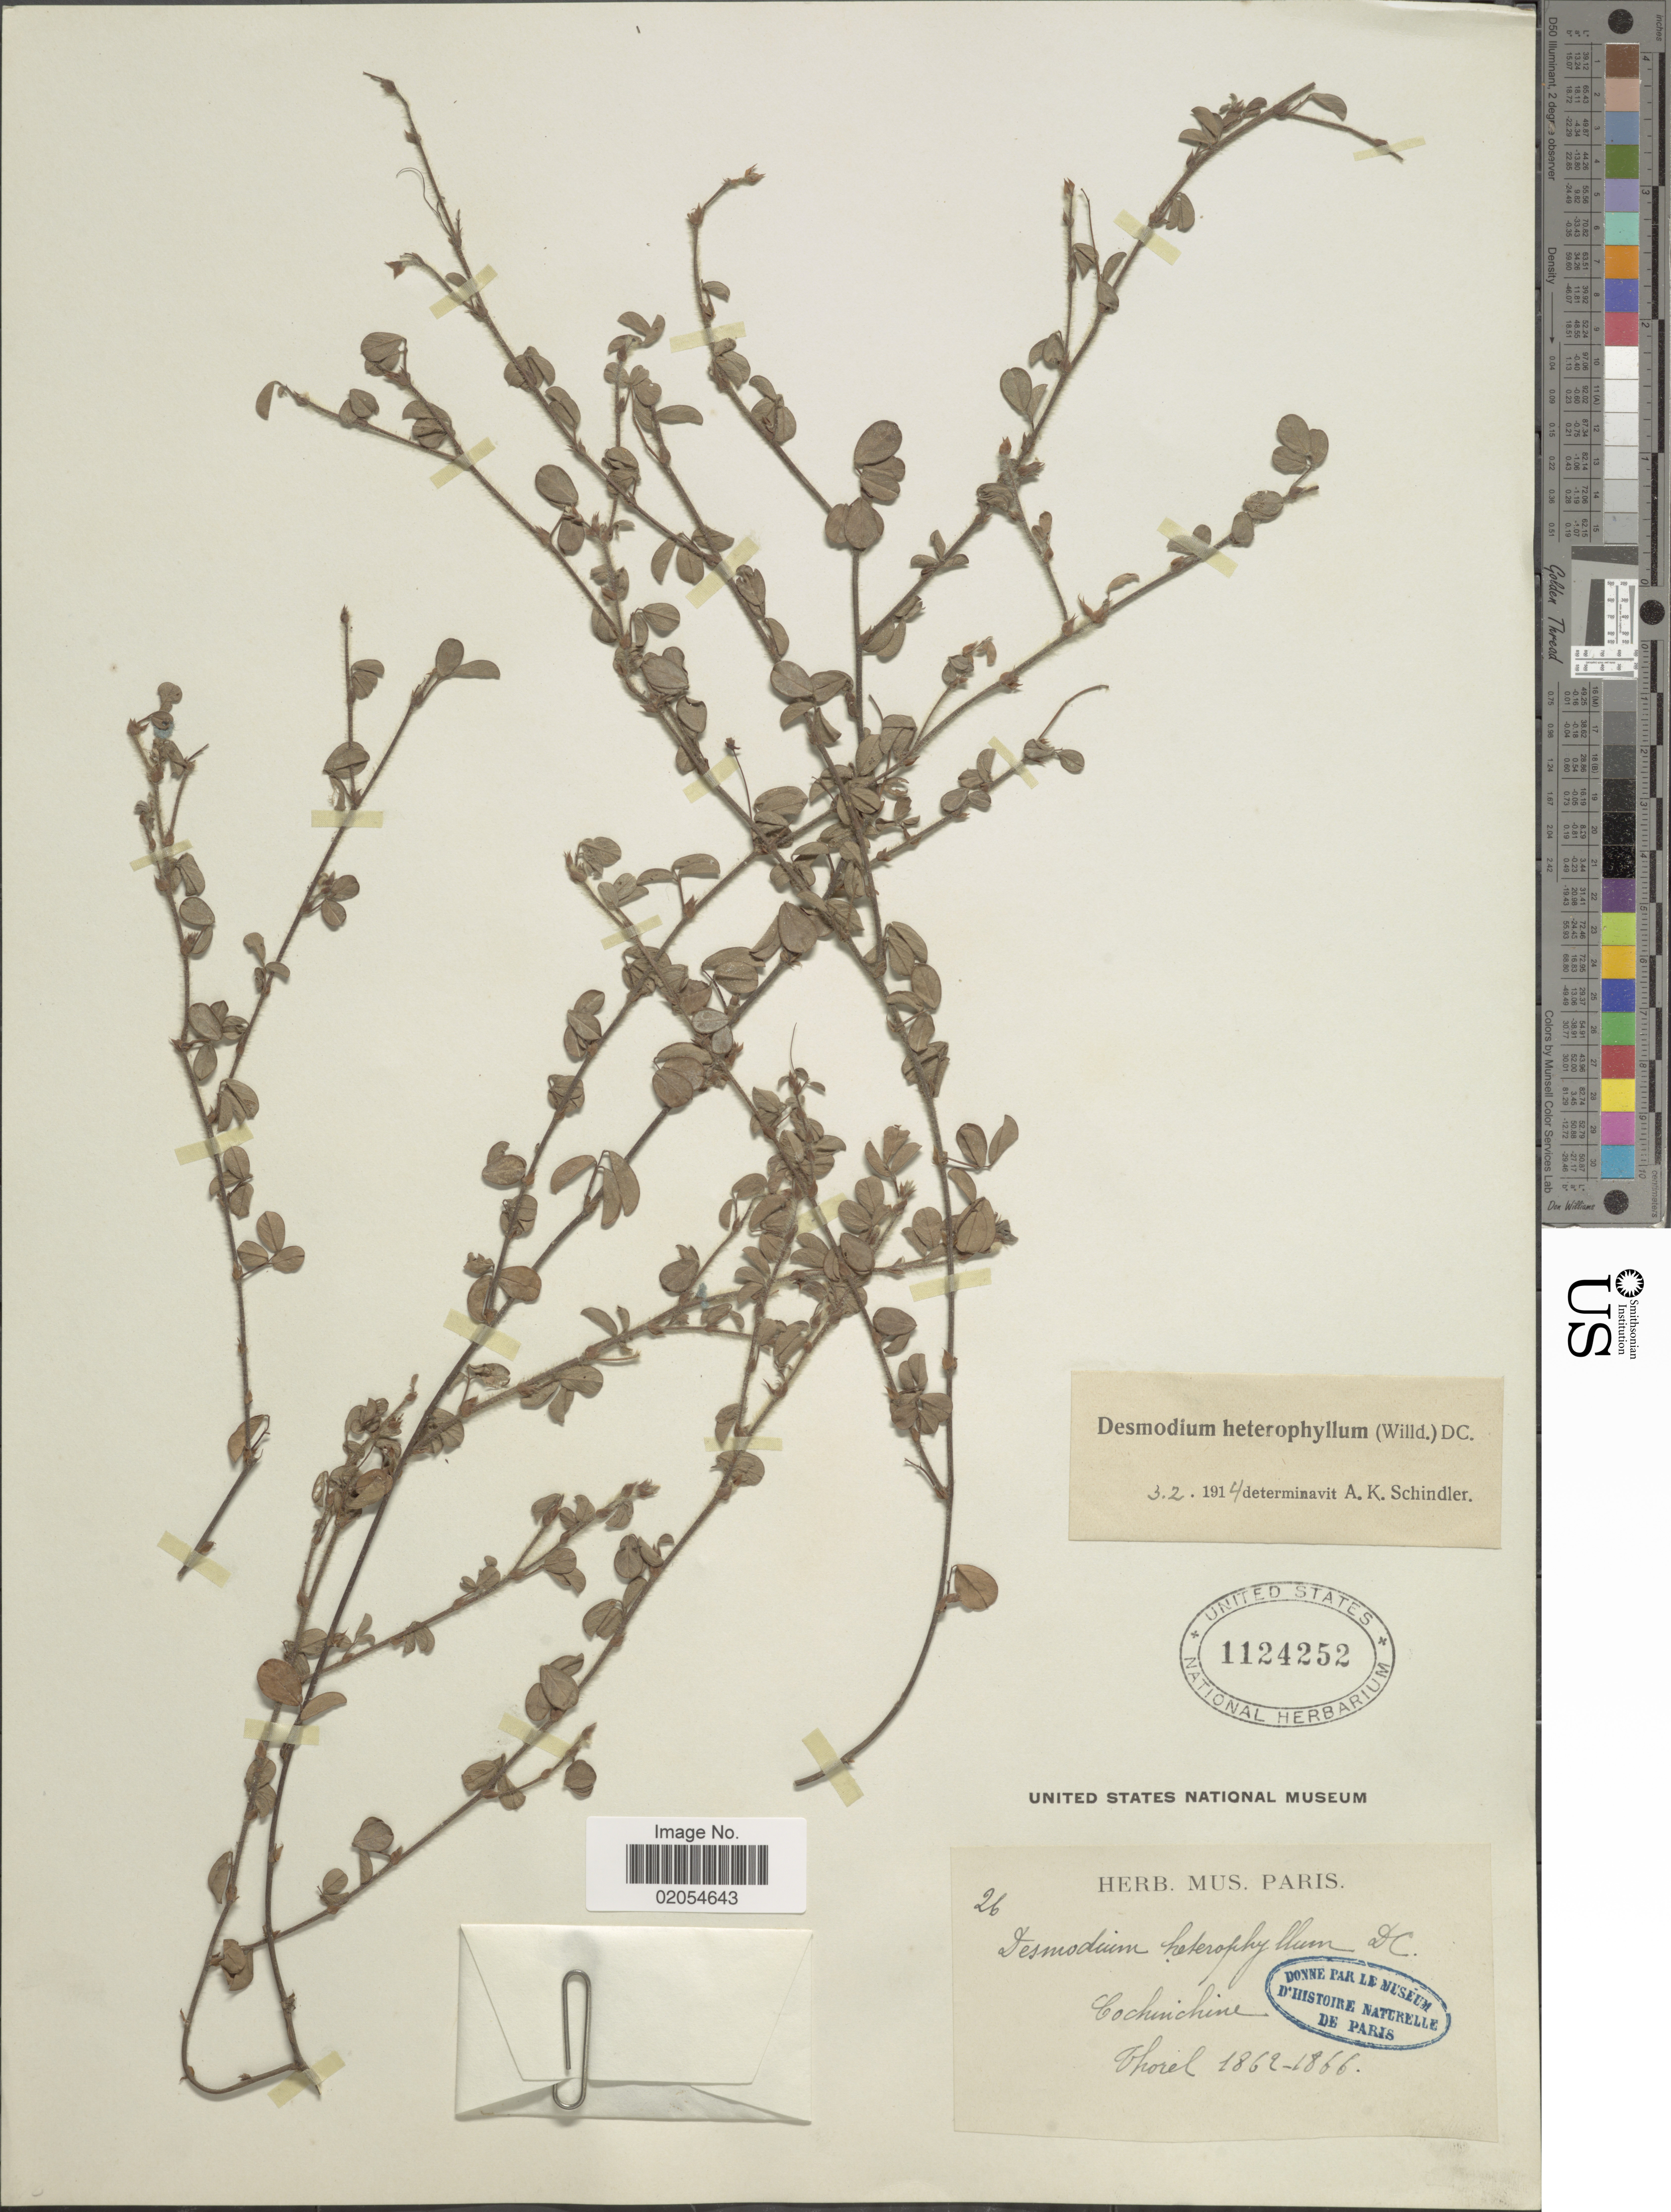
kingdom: Plantae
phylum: Tracheophyta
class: Magnoliopsida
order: Fabales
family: Fabaceae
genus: Grona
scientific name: Grona heterophylla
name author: (Willd.) H. Ohashi & K. Ohashi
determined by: Strong, Mark T., (BOT), Smithsonian Institution - National Museum of Natural History (UNITED STATES)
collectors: C. Thorel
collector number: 26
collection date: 1862/1866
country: Vietnam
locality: Cochinchine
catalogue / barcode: US 1124252